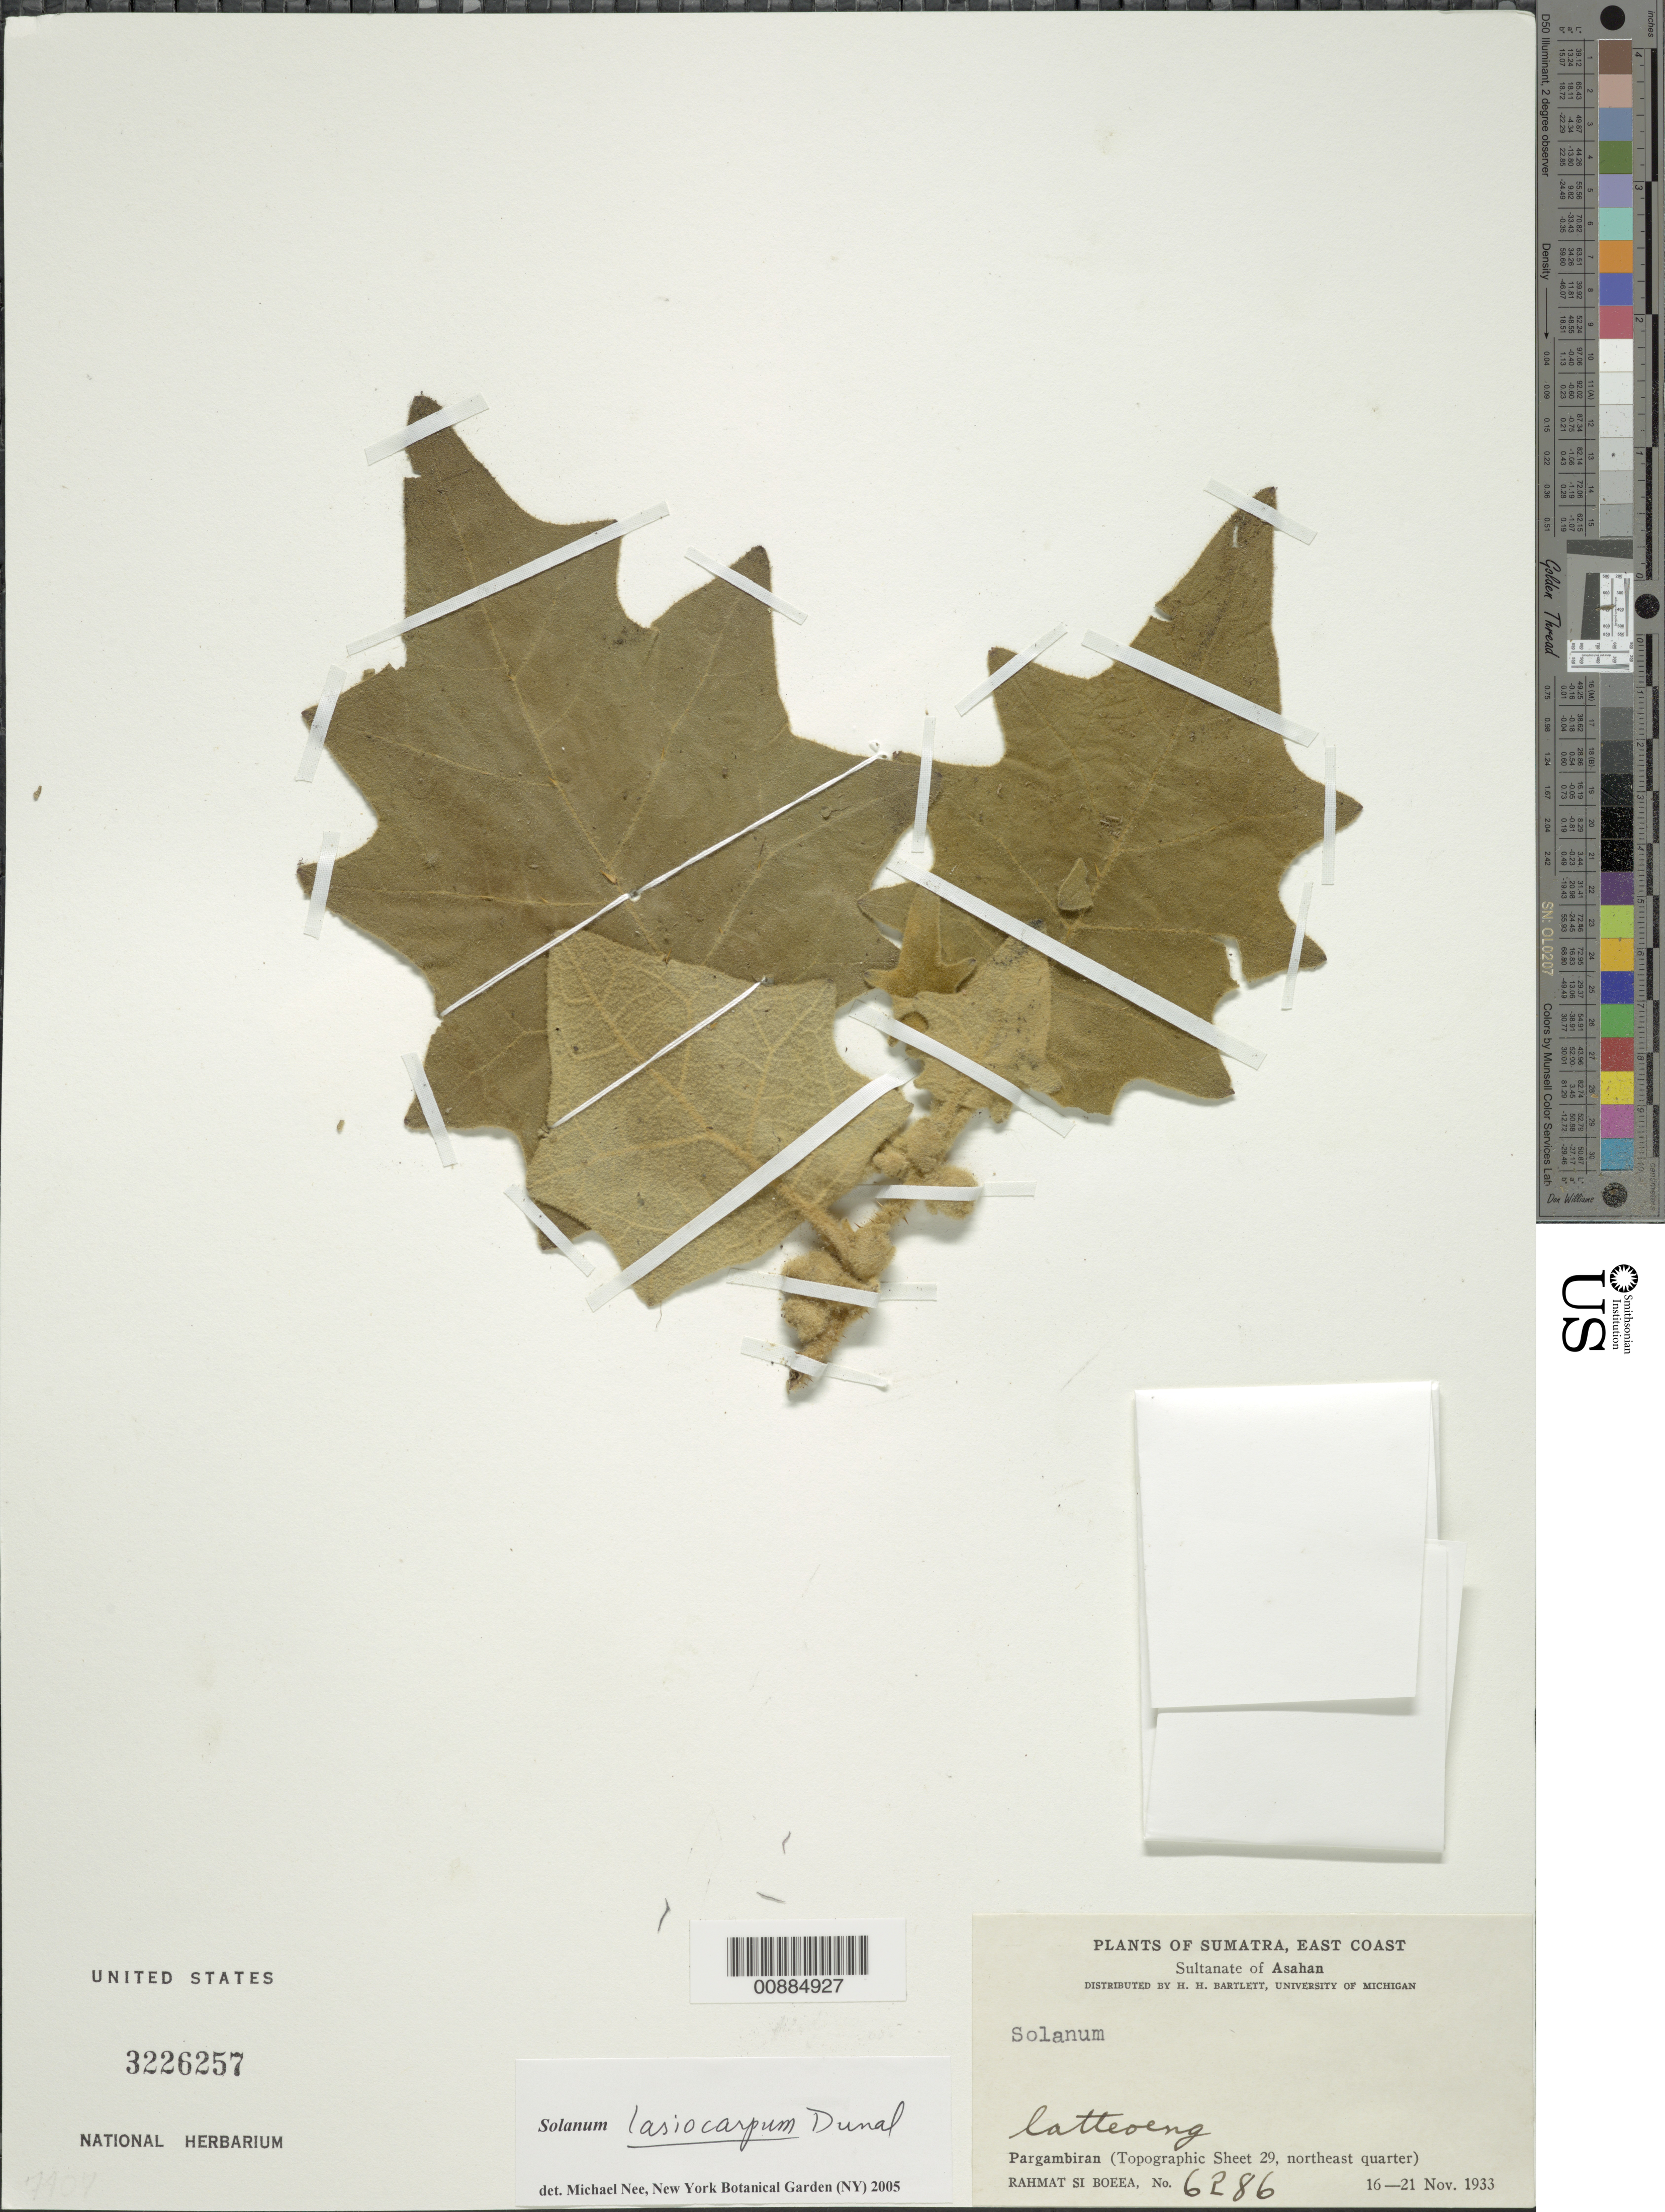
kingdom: Plantae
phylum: Tracheophyta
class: Magnoliopsida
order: Solanales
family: Solanaceae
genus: Solanum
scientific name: Solanum lasiocarpum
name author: Dunal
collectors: Rahmat Si Boeea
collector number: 6286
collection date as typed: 16 Nov 1933 to 21 Nov 1933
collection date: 1933-11-16/1933-11-21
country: Indonesia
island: Sumatra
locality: E Coast, Pargambiran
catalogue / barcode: US 3226257